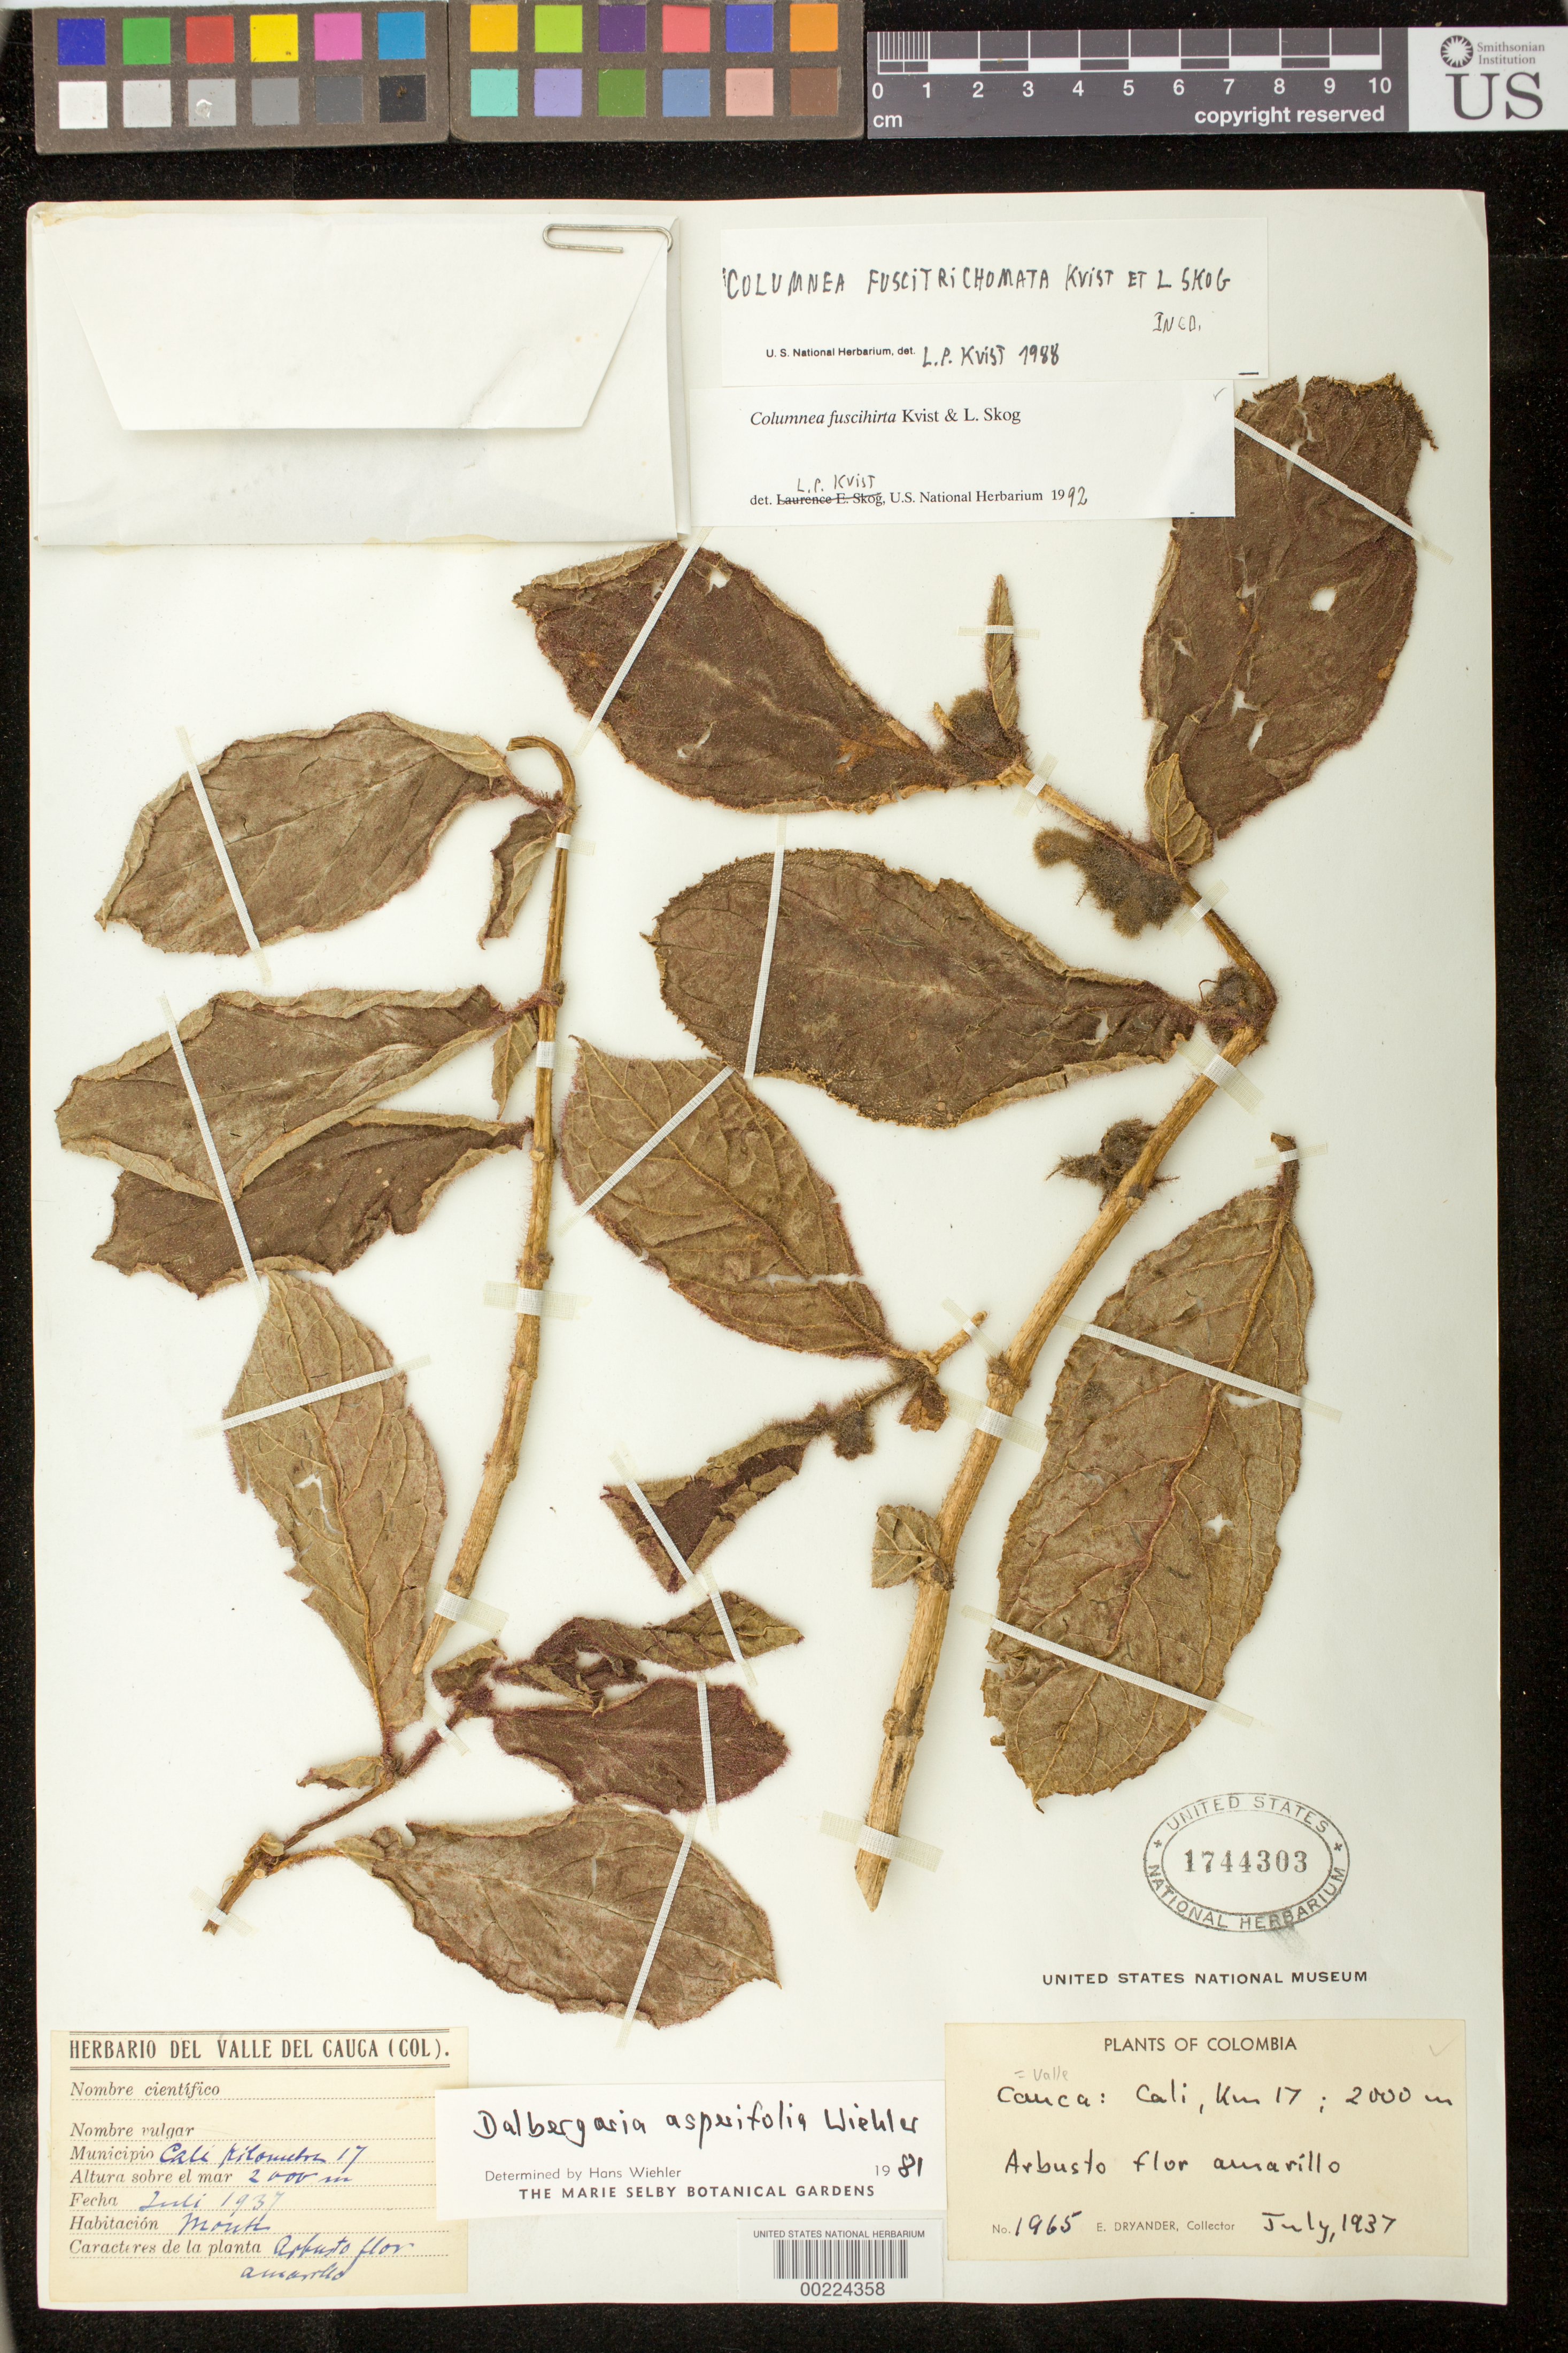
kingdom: Plantae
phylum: Tracheophyta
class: Magnoliopsida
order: Lamiales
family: Gesneriaceae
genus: Columnea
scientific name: Columnea fuscihirta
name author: L.P. Kvist & L.E. Skog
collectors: E. I. Dryander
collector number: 1965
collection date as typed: Jul 1937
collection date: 1937-07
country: Colombia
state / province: Valle del Cauca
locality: Cali, km 17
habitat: Forest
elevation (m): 2000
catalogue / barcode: US 1744303